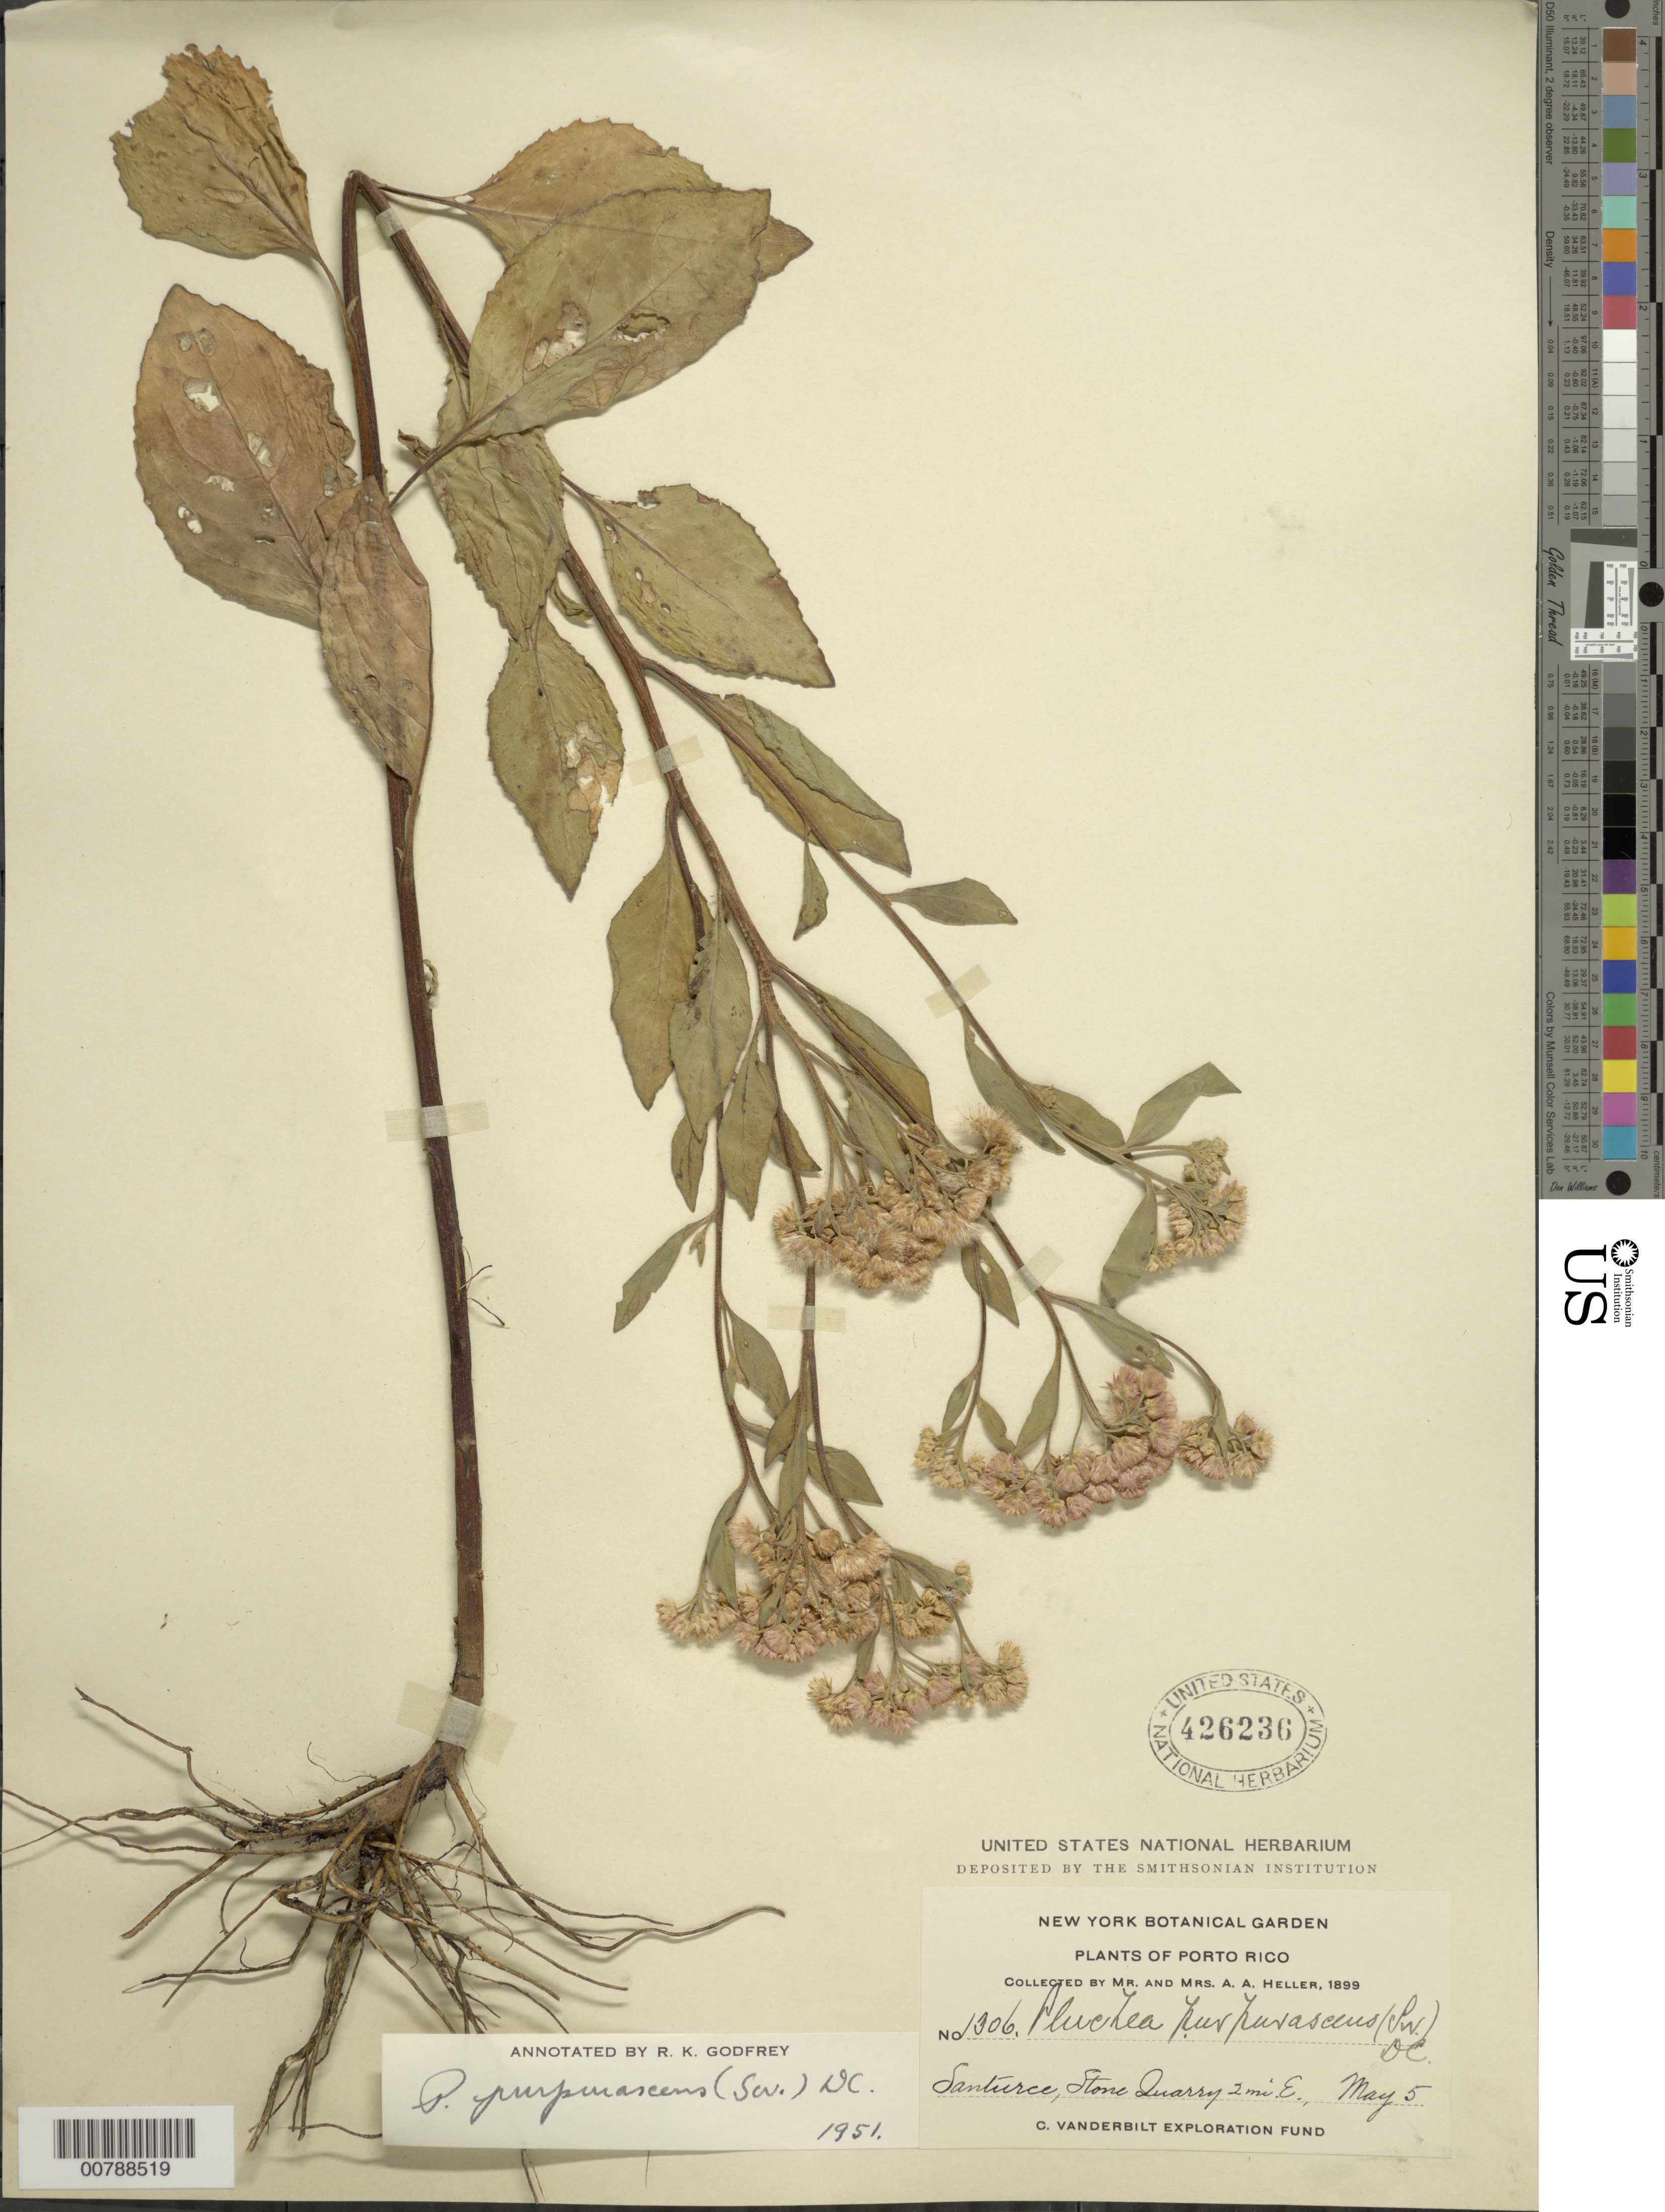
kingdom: Plantae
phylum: Tracheophyta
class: Magnoliopsida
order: Asterales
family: Asteraceae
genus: Pluchea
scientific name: Pluchea odorata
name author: (L.) Cass.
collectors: A. A. Heller & E. G. Heller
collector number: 1306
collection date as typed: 05 May 1899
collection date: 1899-05-05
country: Puerto Rico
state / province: San Juan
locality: Santurce, Stone Quarry, 2 mi E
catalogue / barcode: US 426236